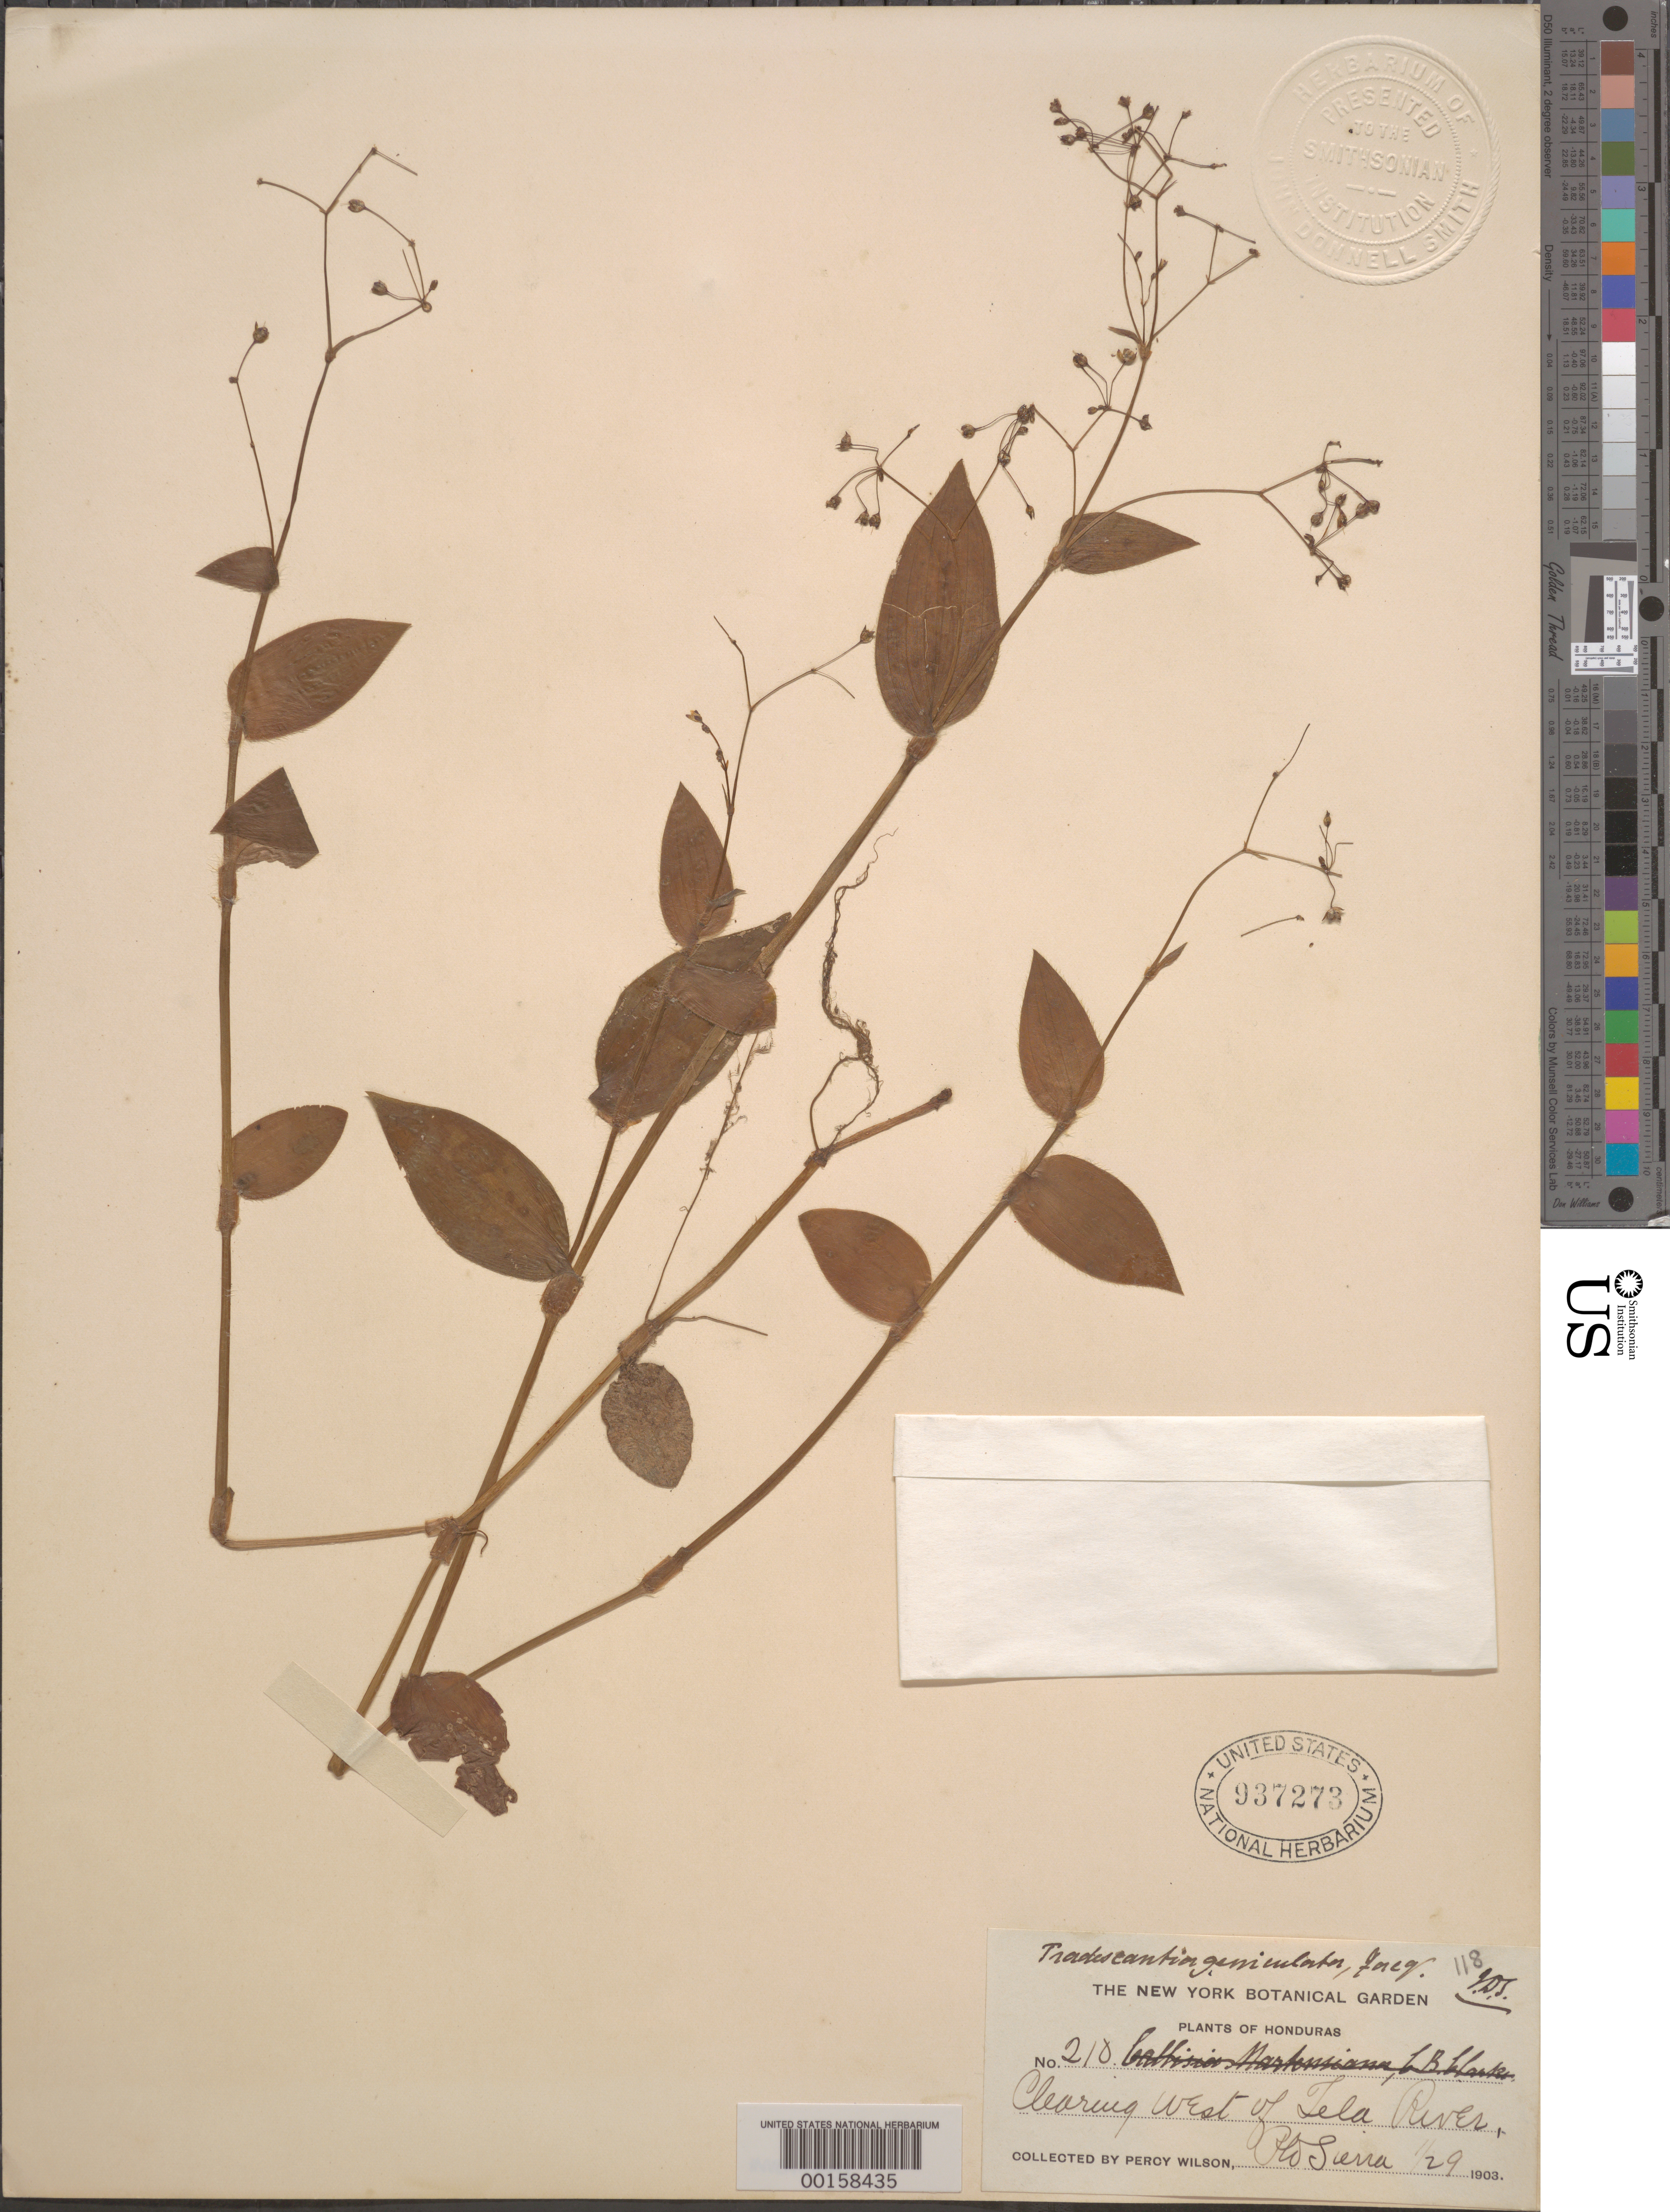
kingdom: Plantae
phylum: Tracheophyta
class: Liliopsida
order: Commelinales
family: Commelinaceae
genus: Gibasis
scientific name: Gibasis geniculata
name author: (Jacq.) Rohweder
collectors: P. Wilson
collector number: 210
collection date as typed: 29 Jan 1903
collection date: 1903-01-29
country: Honduras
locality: W of Tela River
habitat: Clearing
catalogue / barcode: US 937273